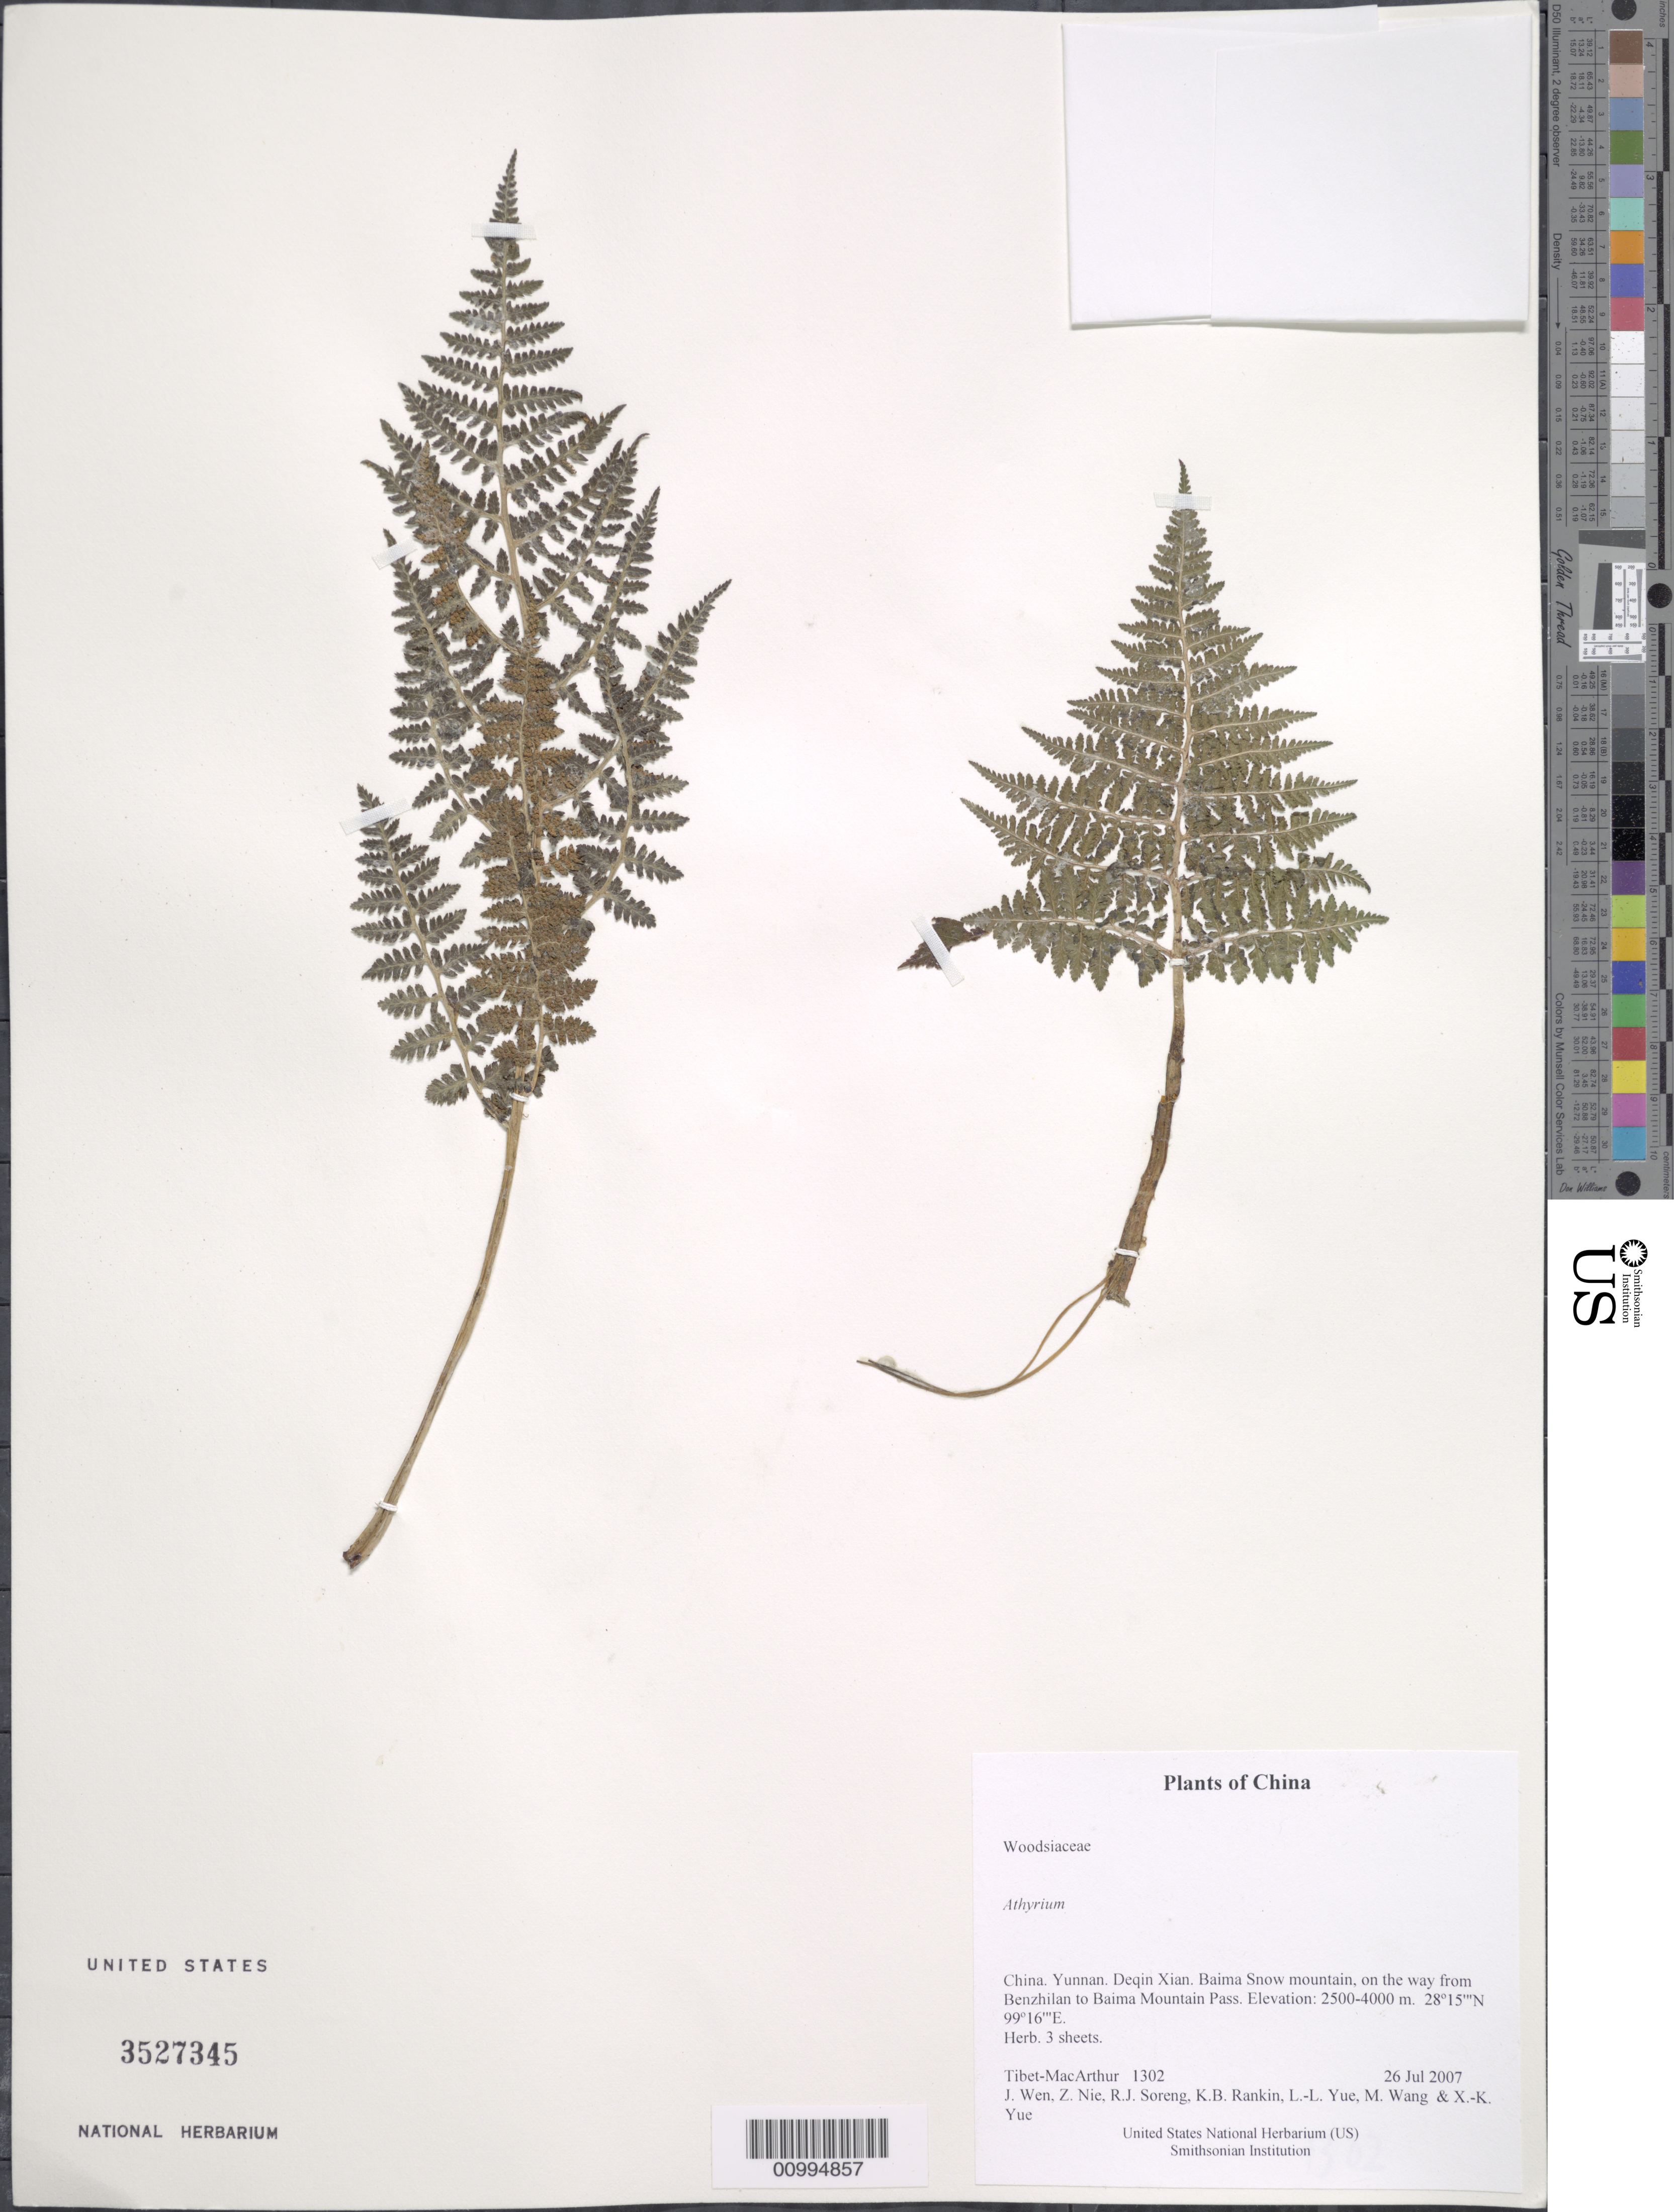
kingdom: Plantae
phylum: Tracheophyta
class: Polypodiopsida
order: Polypodiales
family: Athyriaceae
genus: Athyrium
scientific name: Athyrium sp.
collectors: Tibet-MacArthur, J. Wen, Z. Nie, R. J. Soreng, K. Rankin, L. Yue, M. Wang & X. Yue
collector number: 1302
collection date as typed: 26 Jul 2007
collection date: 2007-07-26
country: China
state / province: Yunnan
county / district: Deqin Xian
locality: Baima Snow mountain, on the way from Benzhilan to Baima Mountain Pass.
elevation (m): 2500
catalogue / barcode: US 3527345